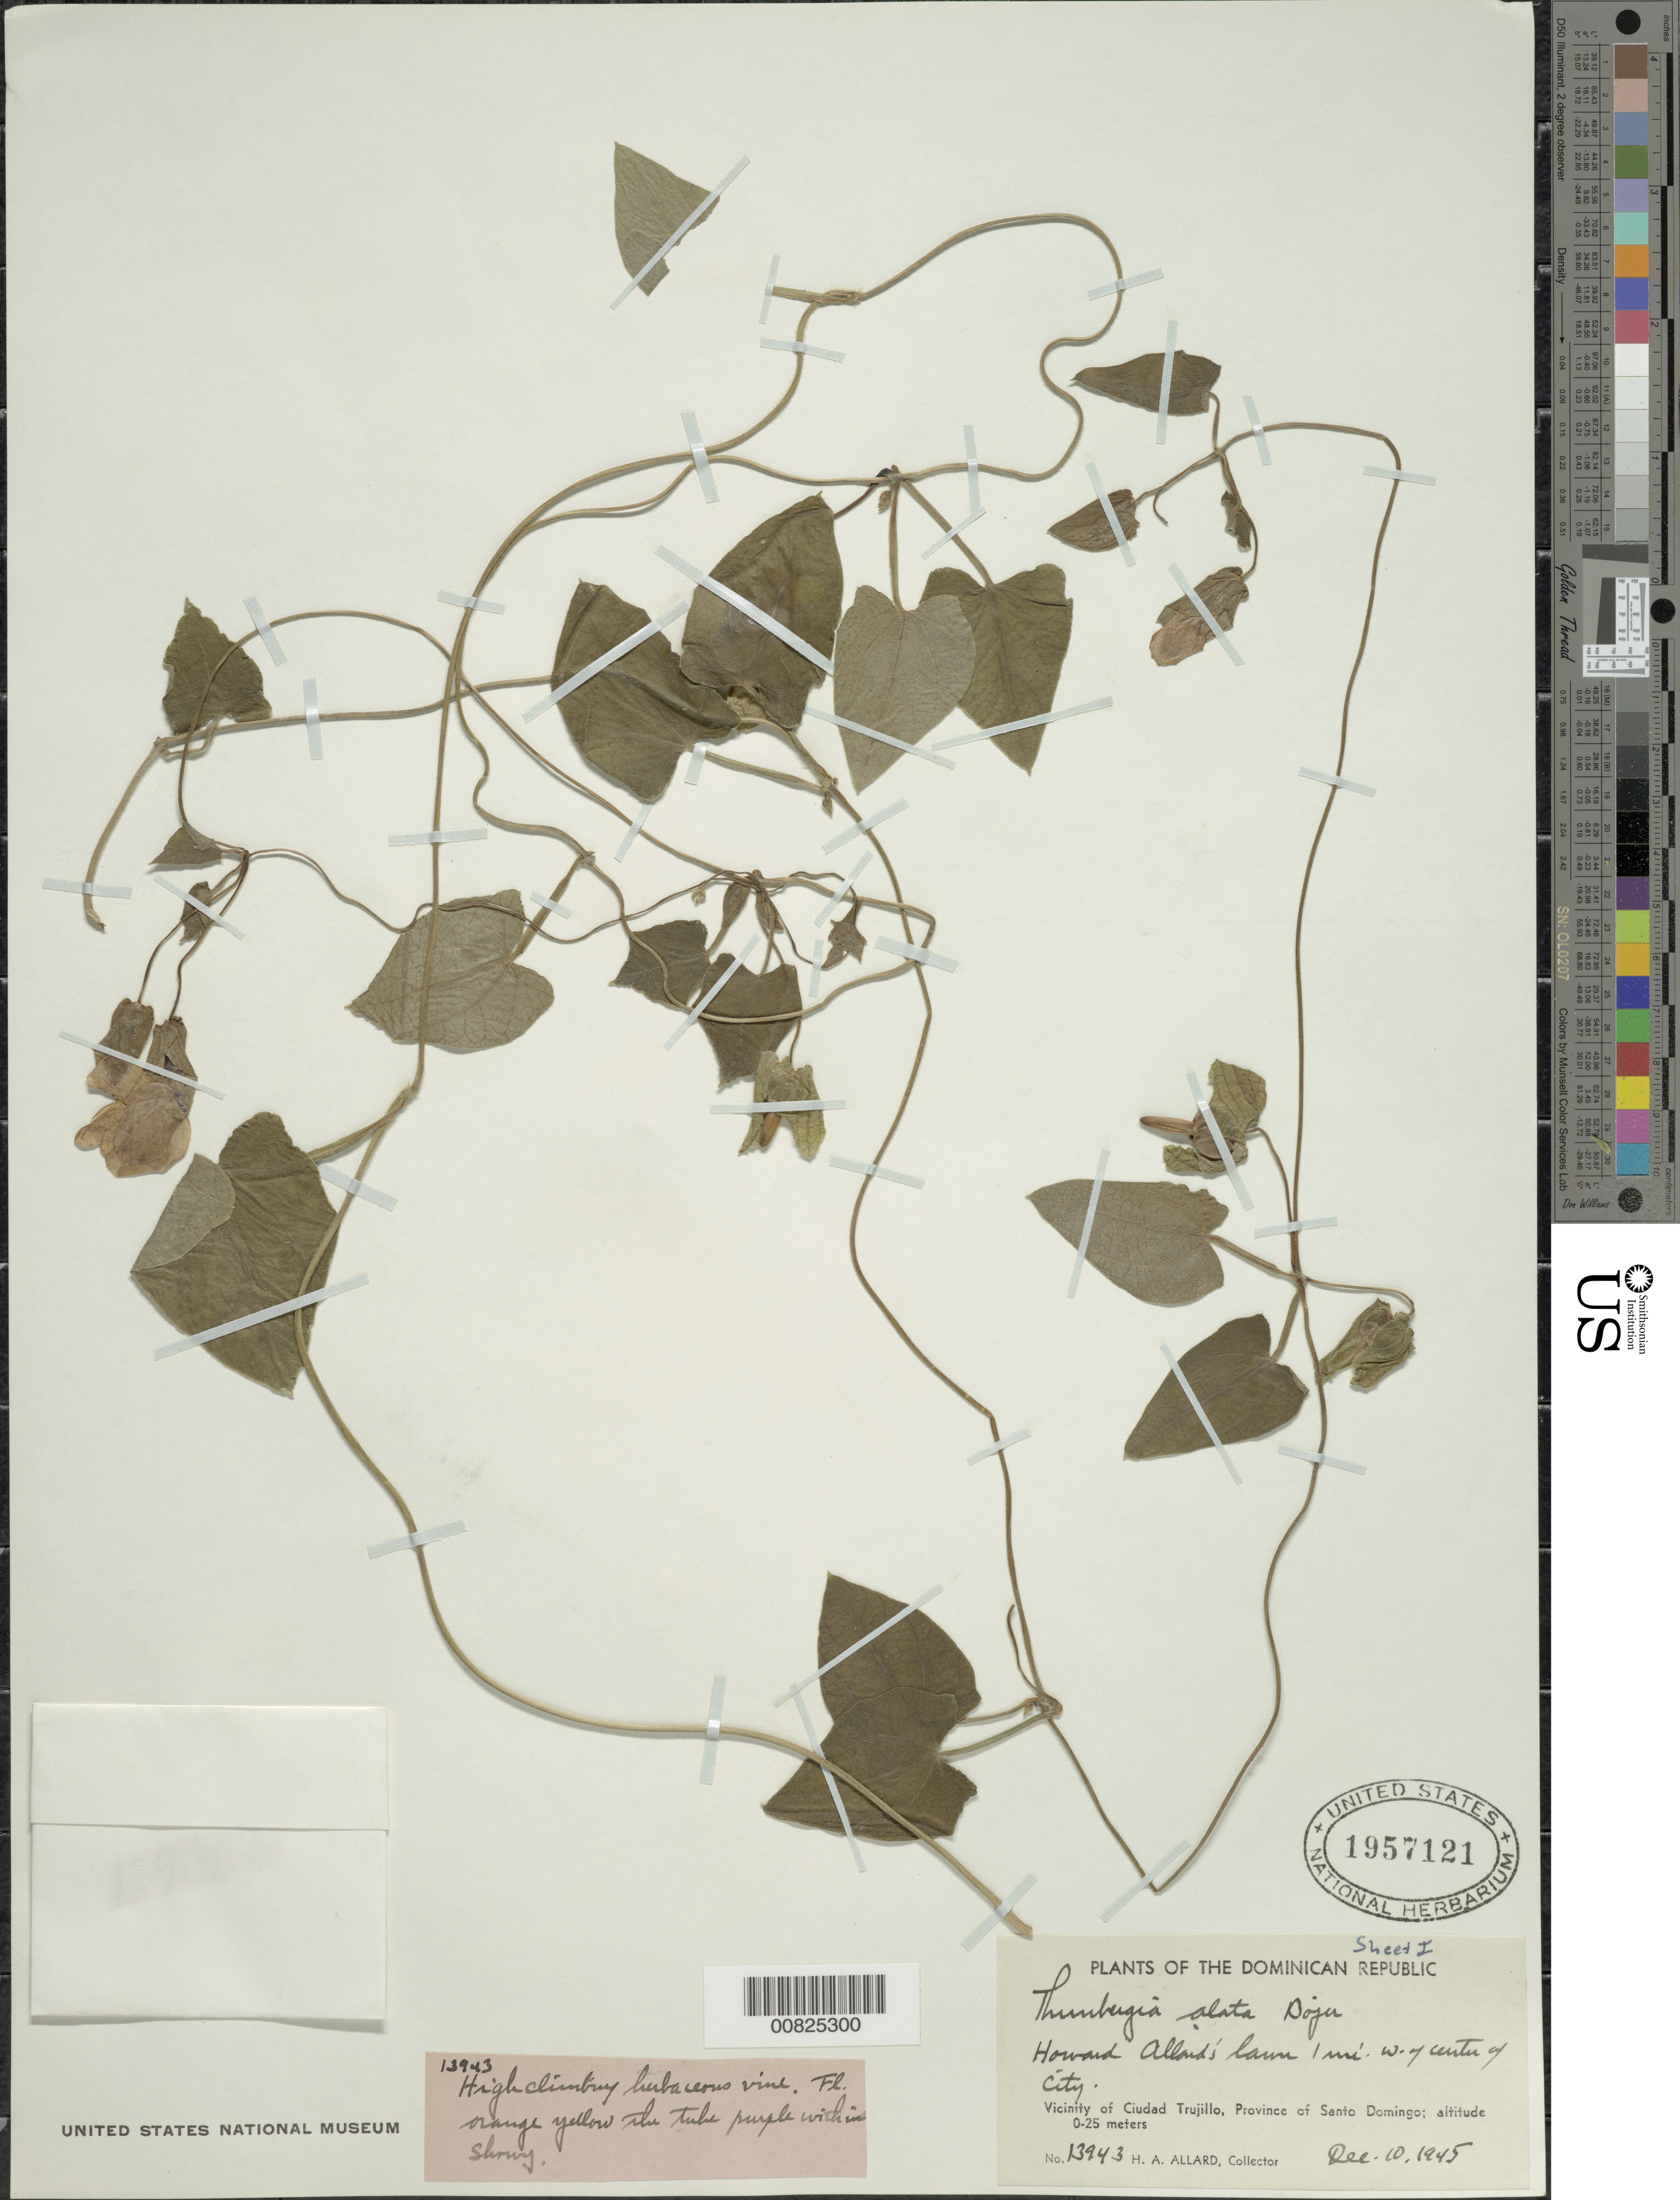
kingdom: Plantae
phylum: Tracheophyta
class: Magnoliopsida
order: Lamiales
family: Acanthaceae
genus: Thunbergia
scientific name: Thunbergia alata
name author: Bojer ex Sims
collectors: H. A. Allard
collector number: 13943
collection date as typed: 10 Dec 1945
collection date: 1945-12-10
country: Dominican Republic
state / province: Distrito Nacional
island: Hispaniola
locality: Vicinity of Santo Domingo, Howard Allard's lawn, 1 mi W of center of city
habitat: Lawn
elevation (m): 0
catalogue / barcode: US 1957121